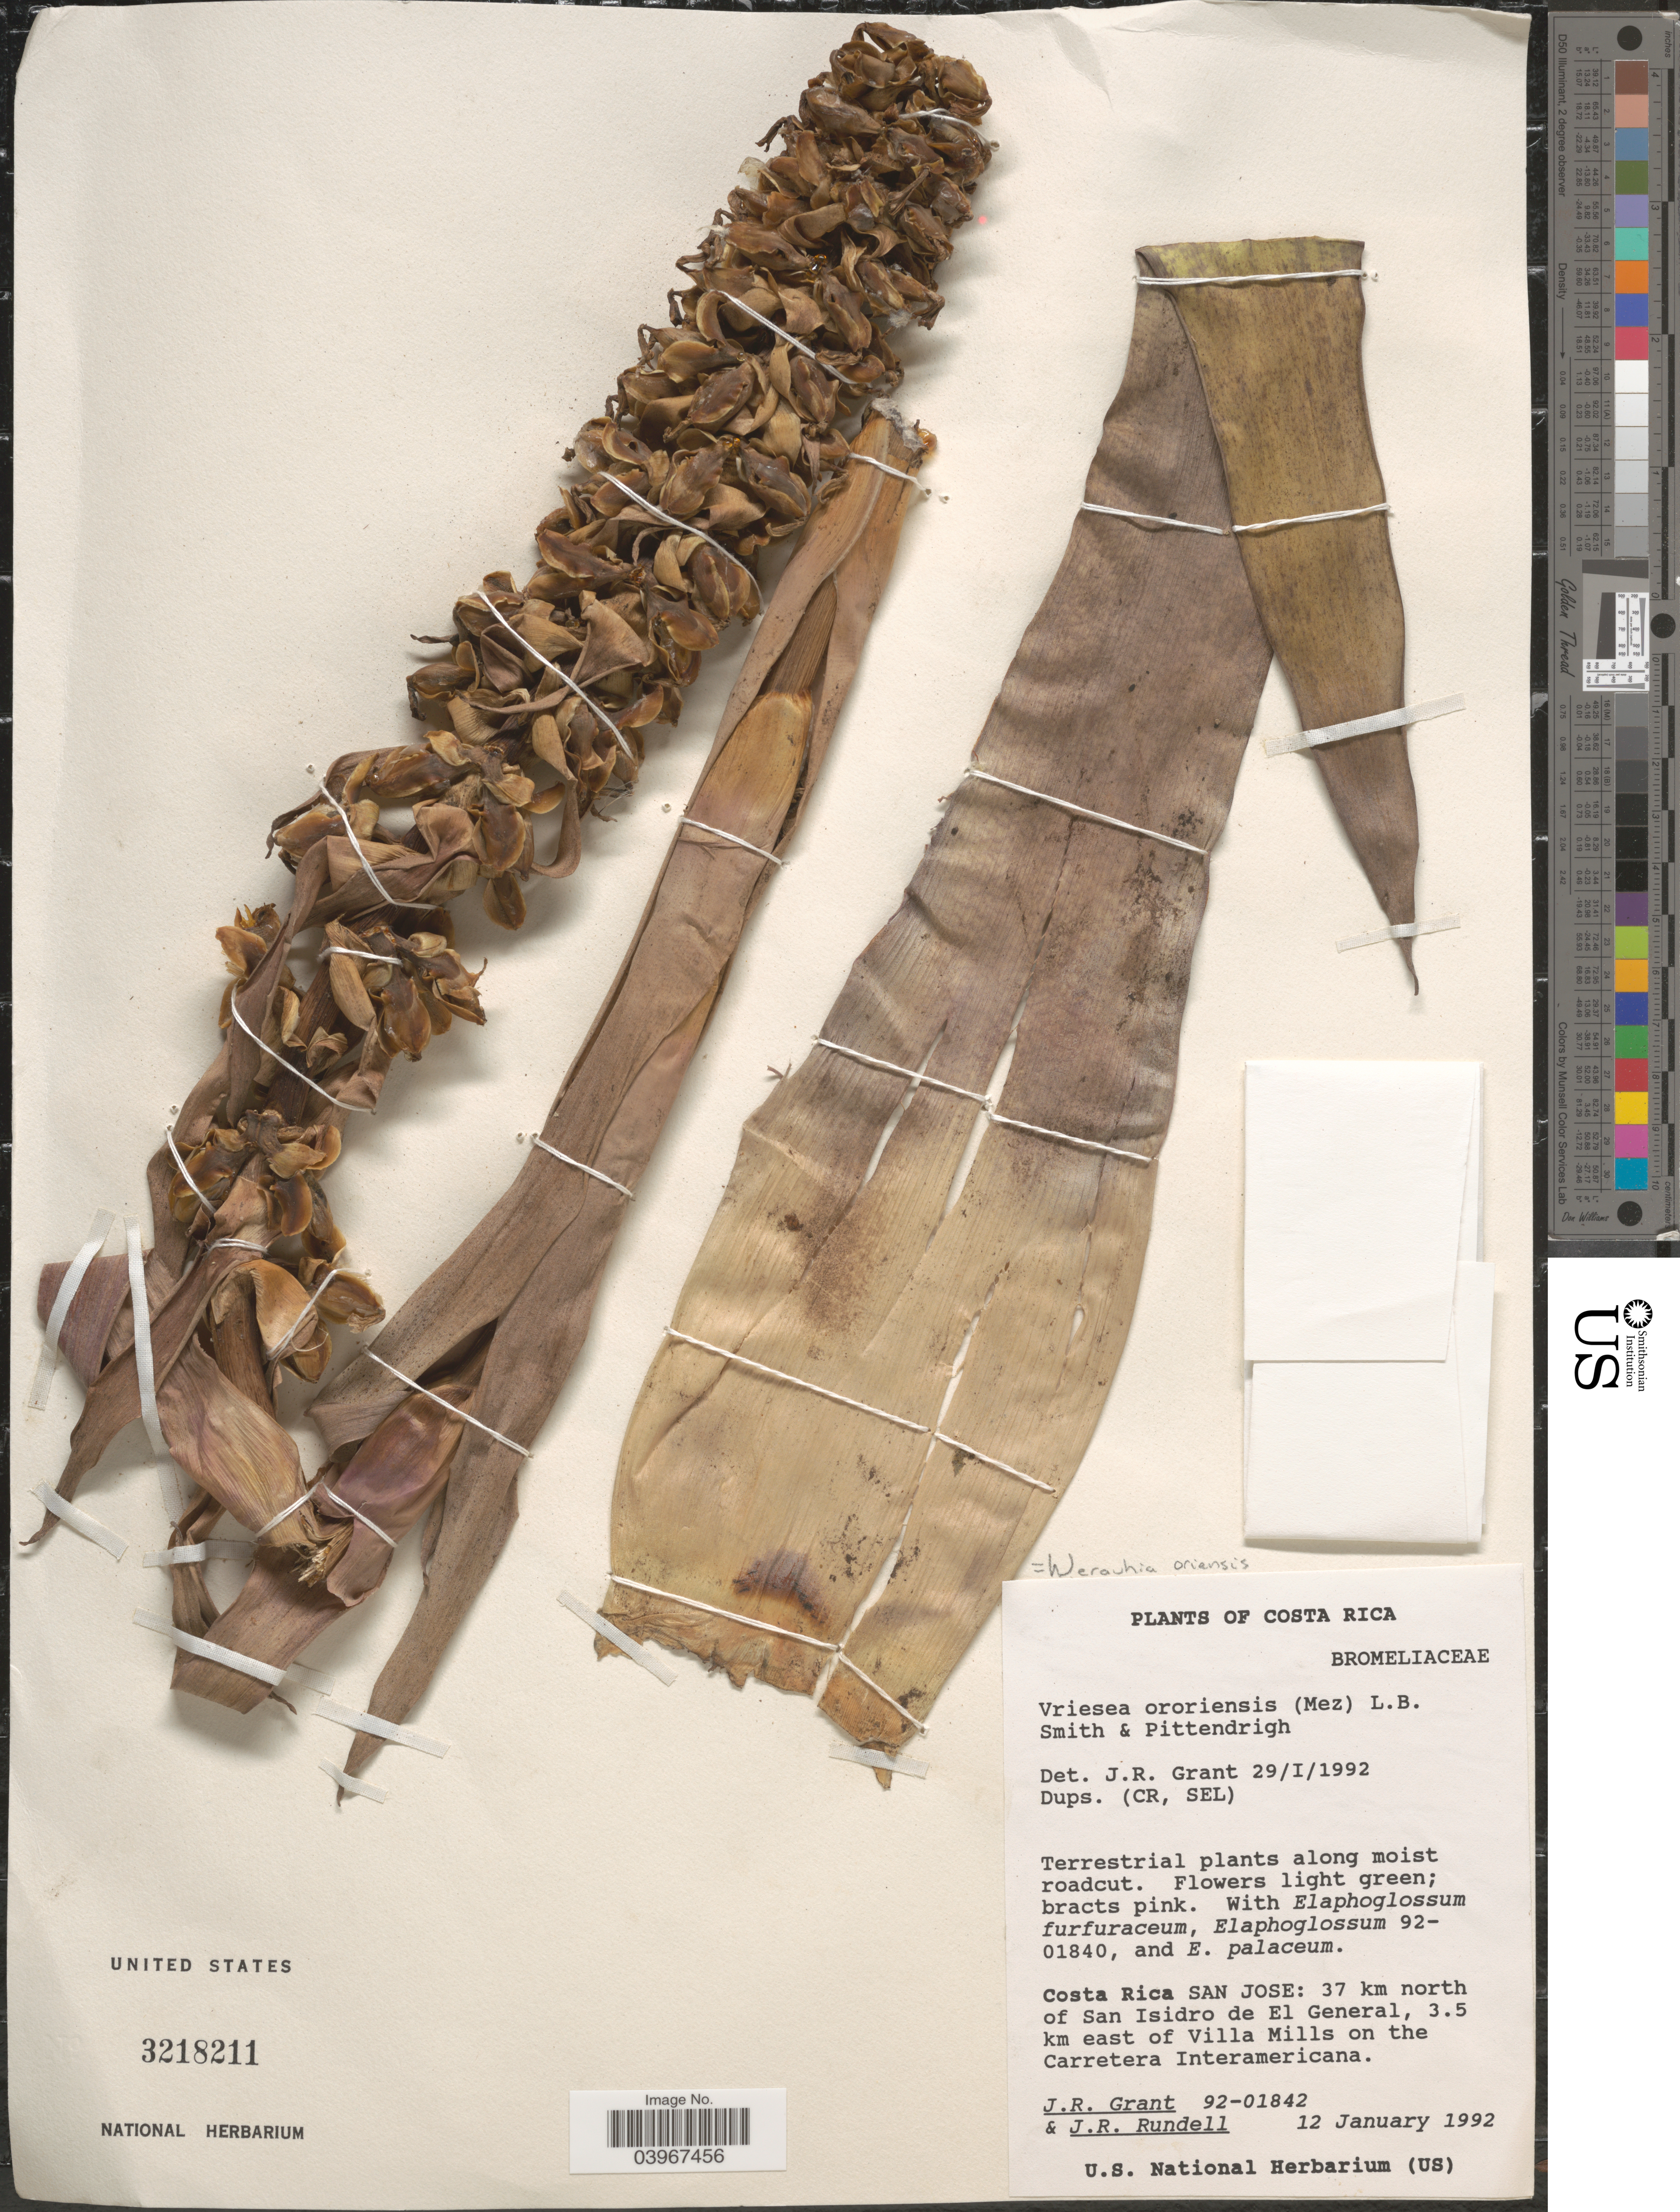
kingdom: Plantae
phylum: Tracheophyta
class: Liliopsida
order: Poales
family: Bromeliaceae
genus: Werauhia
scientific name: Werauhia ororiensis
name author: (Mez) J.R. Grant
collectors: J. Grant & J. R. Rundell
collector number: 92-01842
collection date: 1992-01-12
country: Costa Rica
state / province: San José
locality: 37 km north of San Isidro de El General, 3.5 km east of Villa Mills on the Carretera Interamericana.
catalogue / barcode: US 3218211